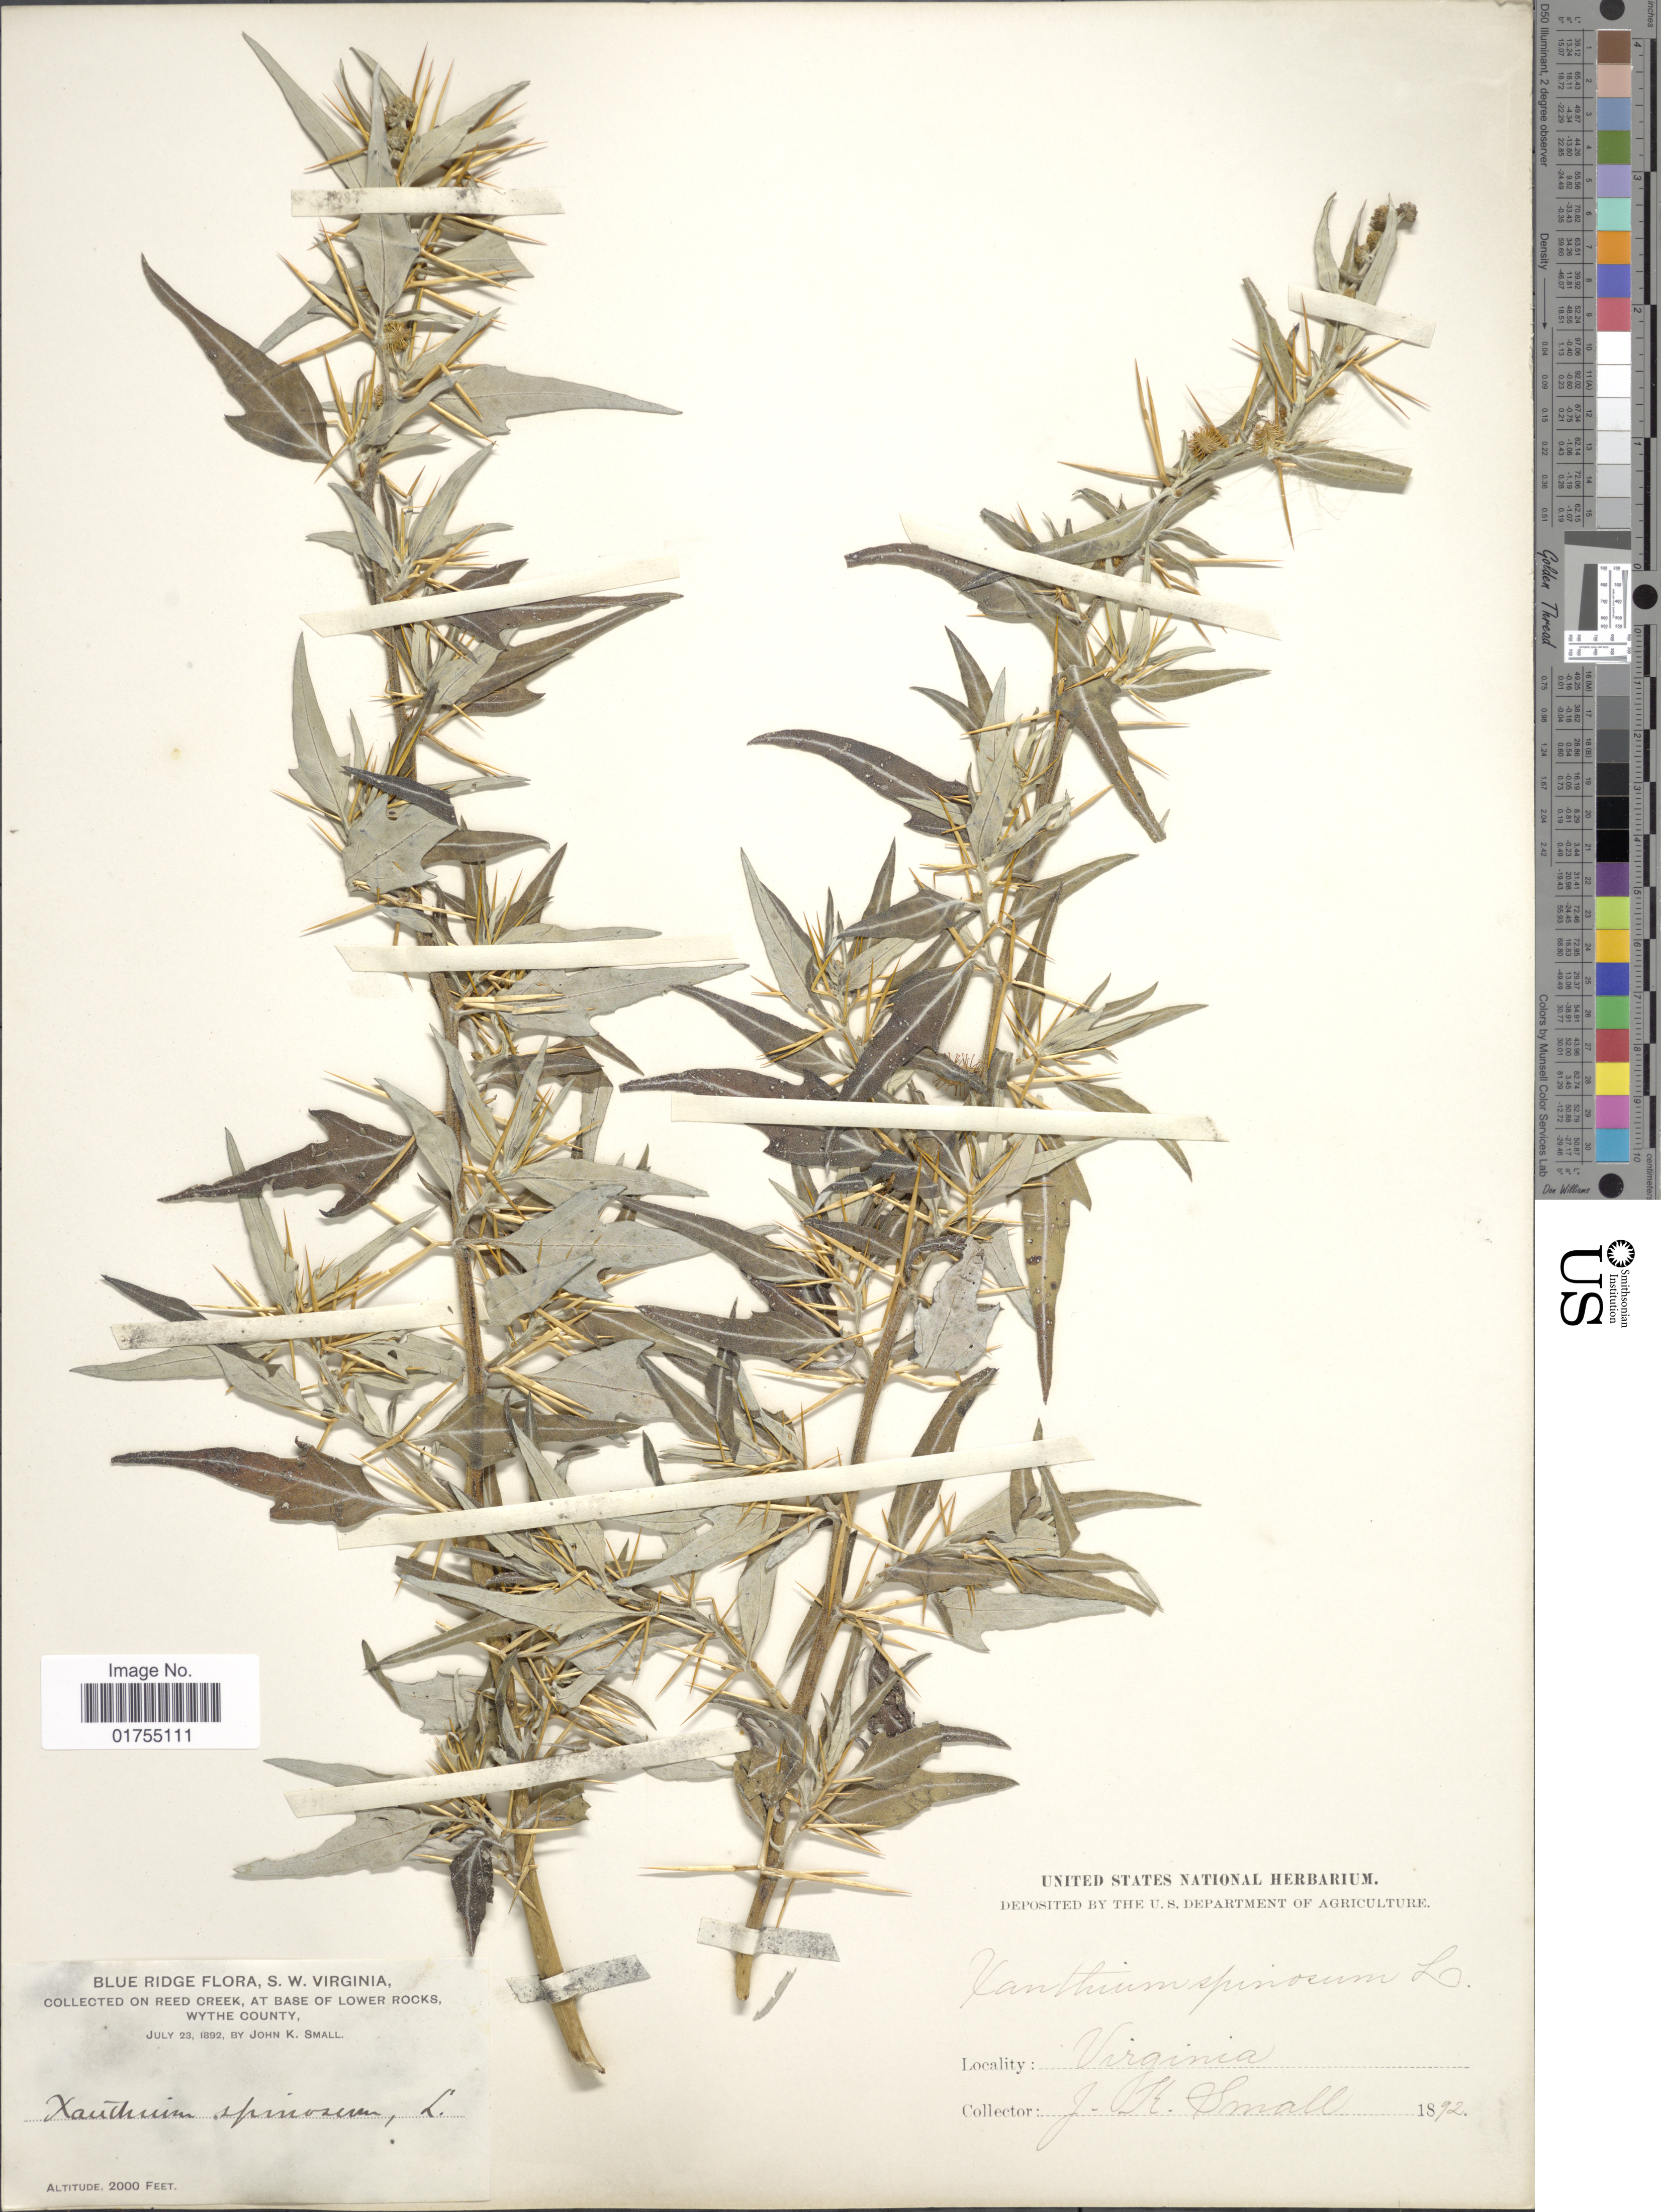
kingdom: Plantae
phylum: Tracheophyta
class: Magnoliopsida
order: Asterales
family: Asteraceae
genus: Xanthium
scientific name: Xanthium spinosum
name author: L.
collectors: J. K. Small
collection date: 1892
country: United States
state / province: Virginia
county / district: Wythe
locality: Blue Ridge Flora, SW Virginia. Reed Creek, at base of lower rocks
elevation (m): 610